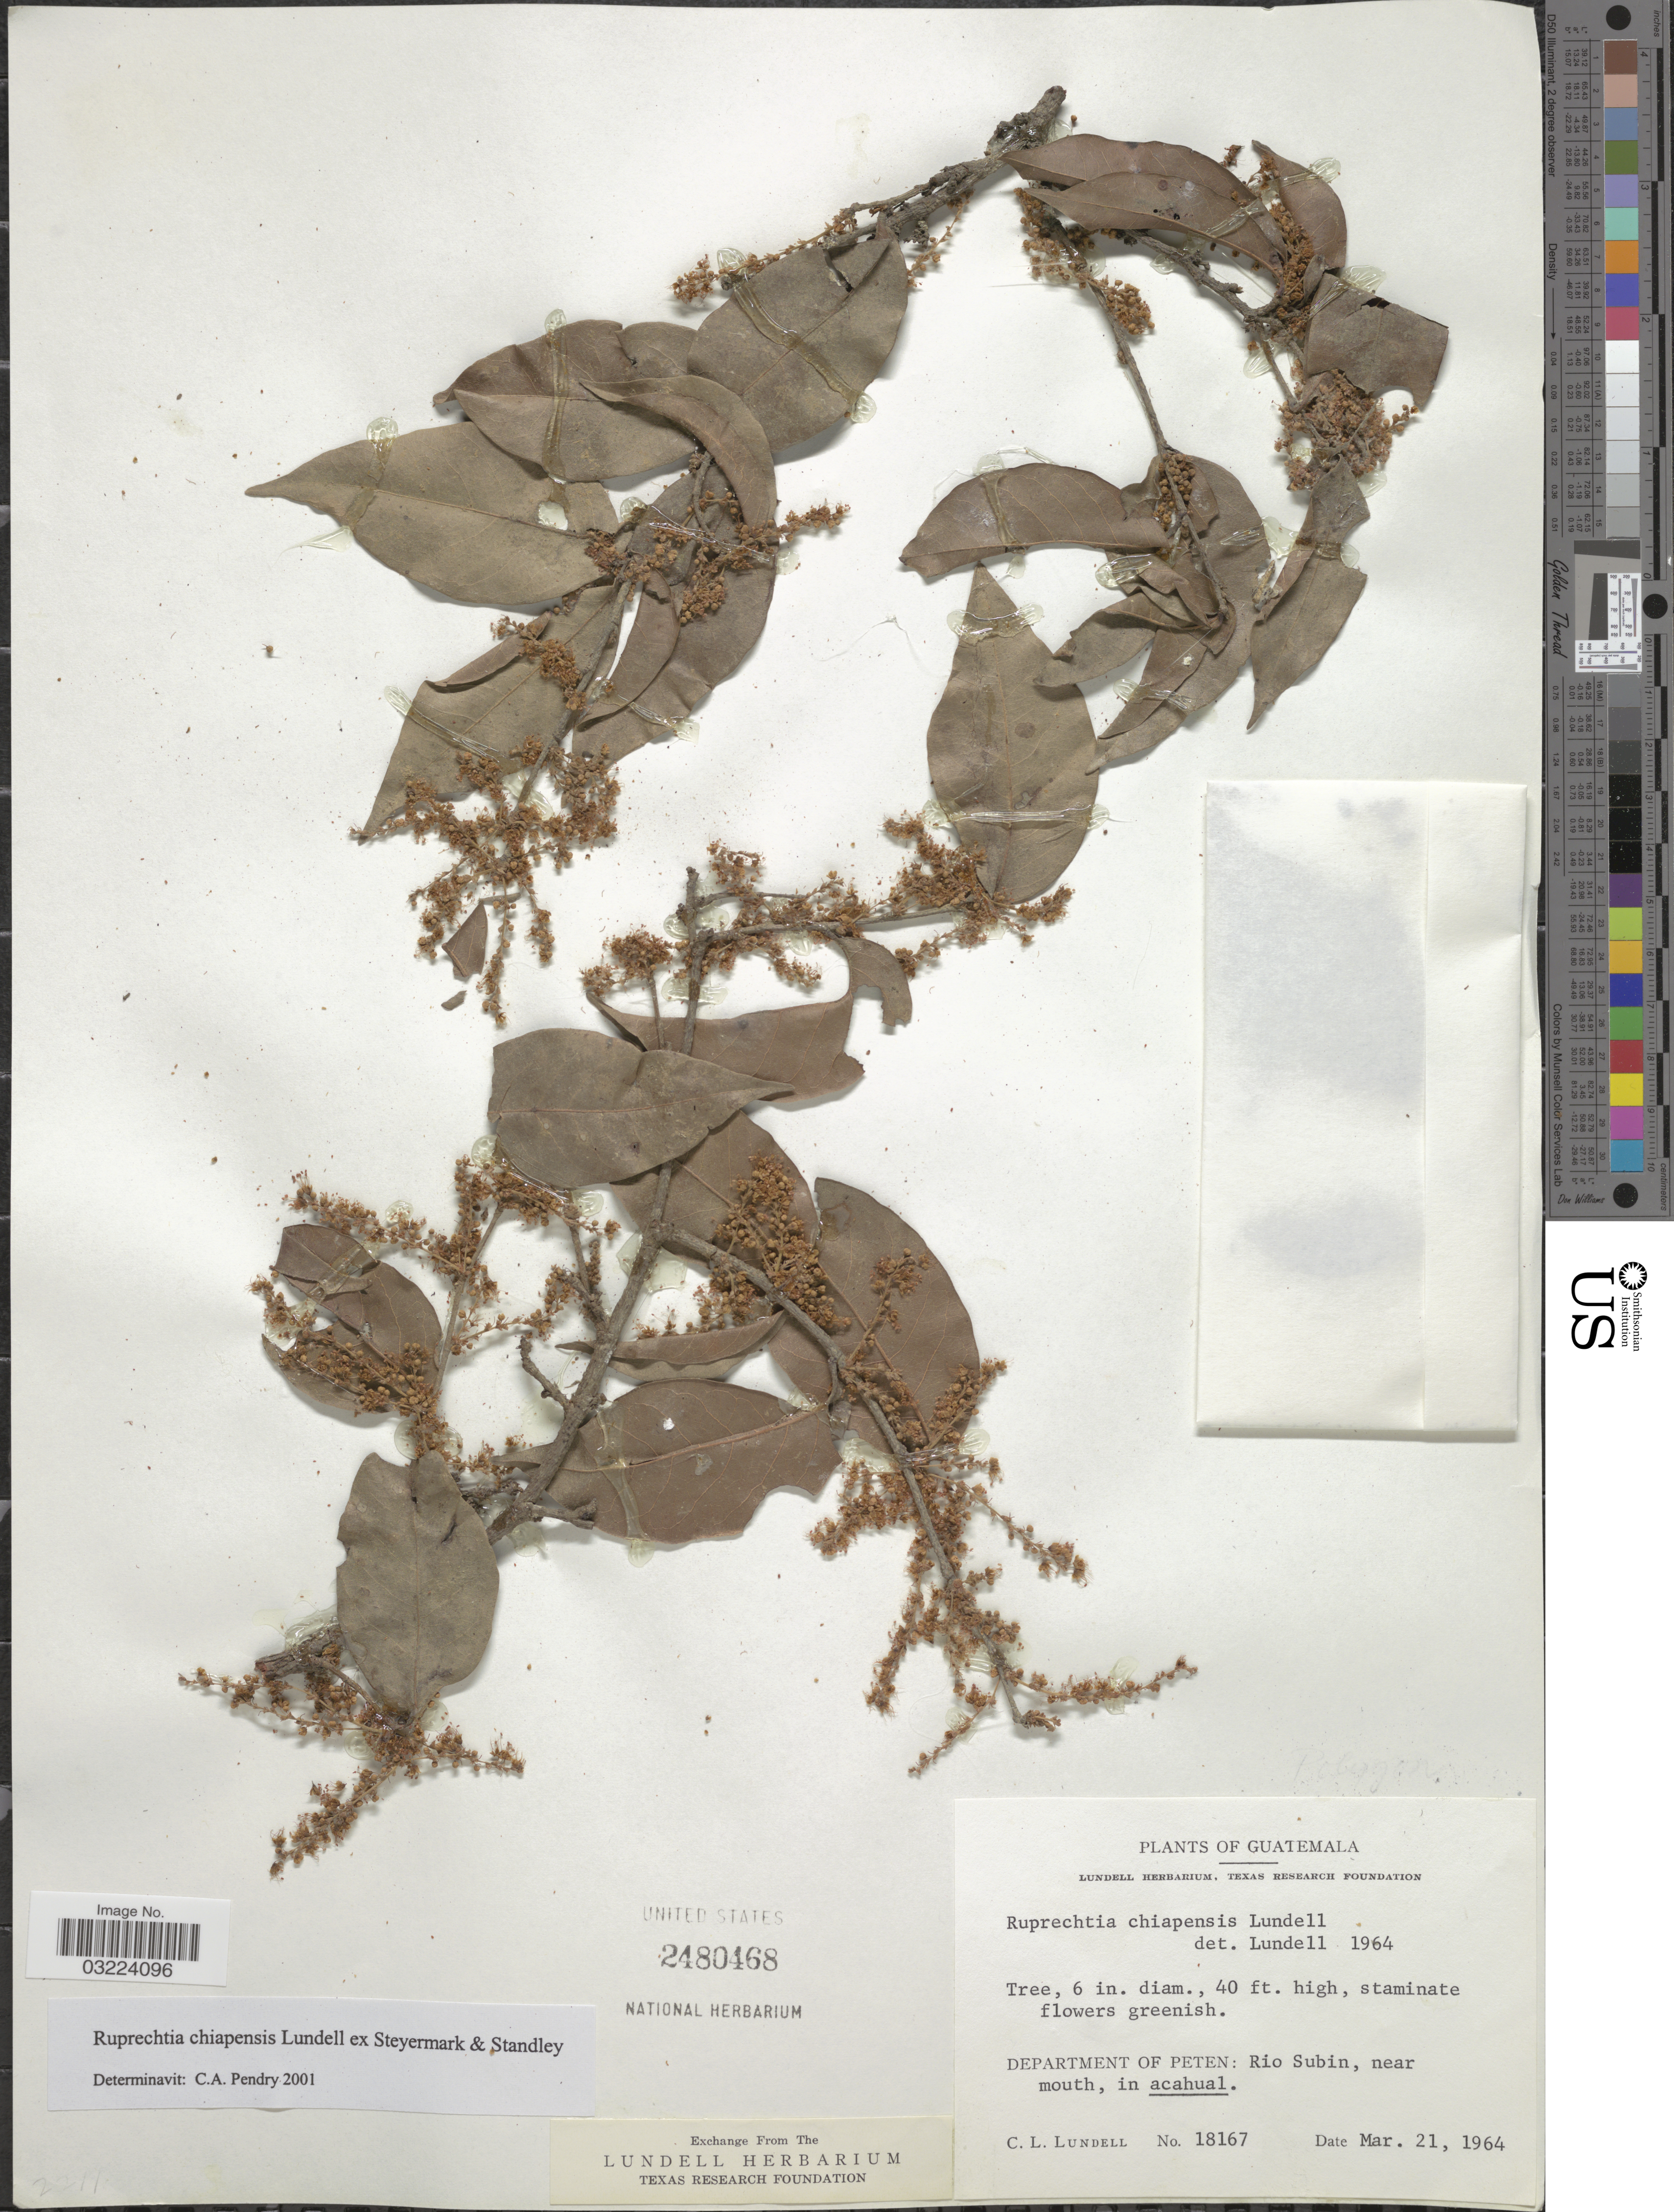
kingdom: Plantae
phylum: Tracheophyta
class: Magnoliopsida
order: Caryophyllales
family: Polygonaceae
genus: Ruprechtia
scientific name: Ruprechtia chiapensis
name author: Lundell ex Standl. & Steyerm.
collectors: C. L. Lundell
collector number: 18167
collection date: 1964-03-21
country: Guatemala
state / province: El Petén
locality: Department of Peten: Rio Subin, near mouth, in acahual.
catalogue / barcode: US 2480468